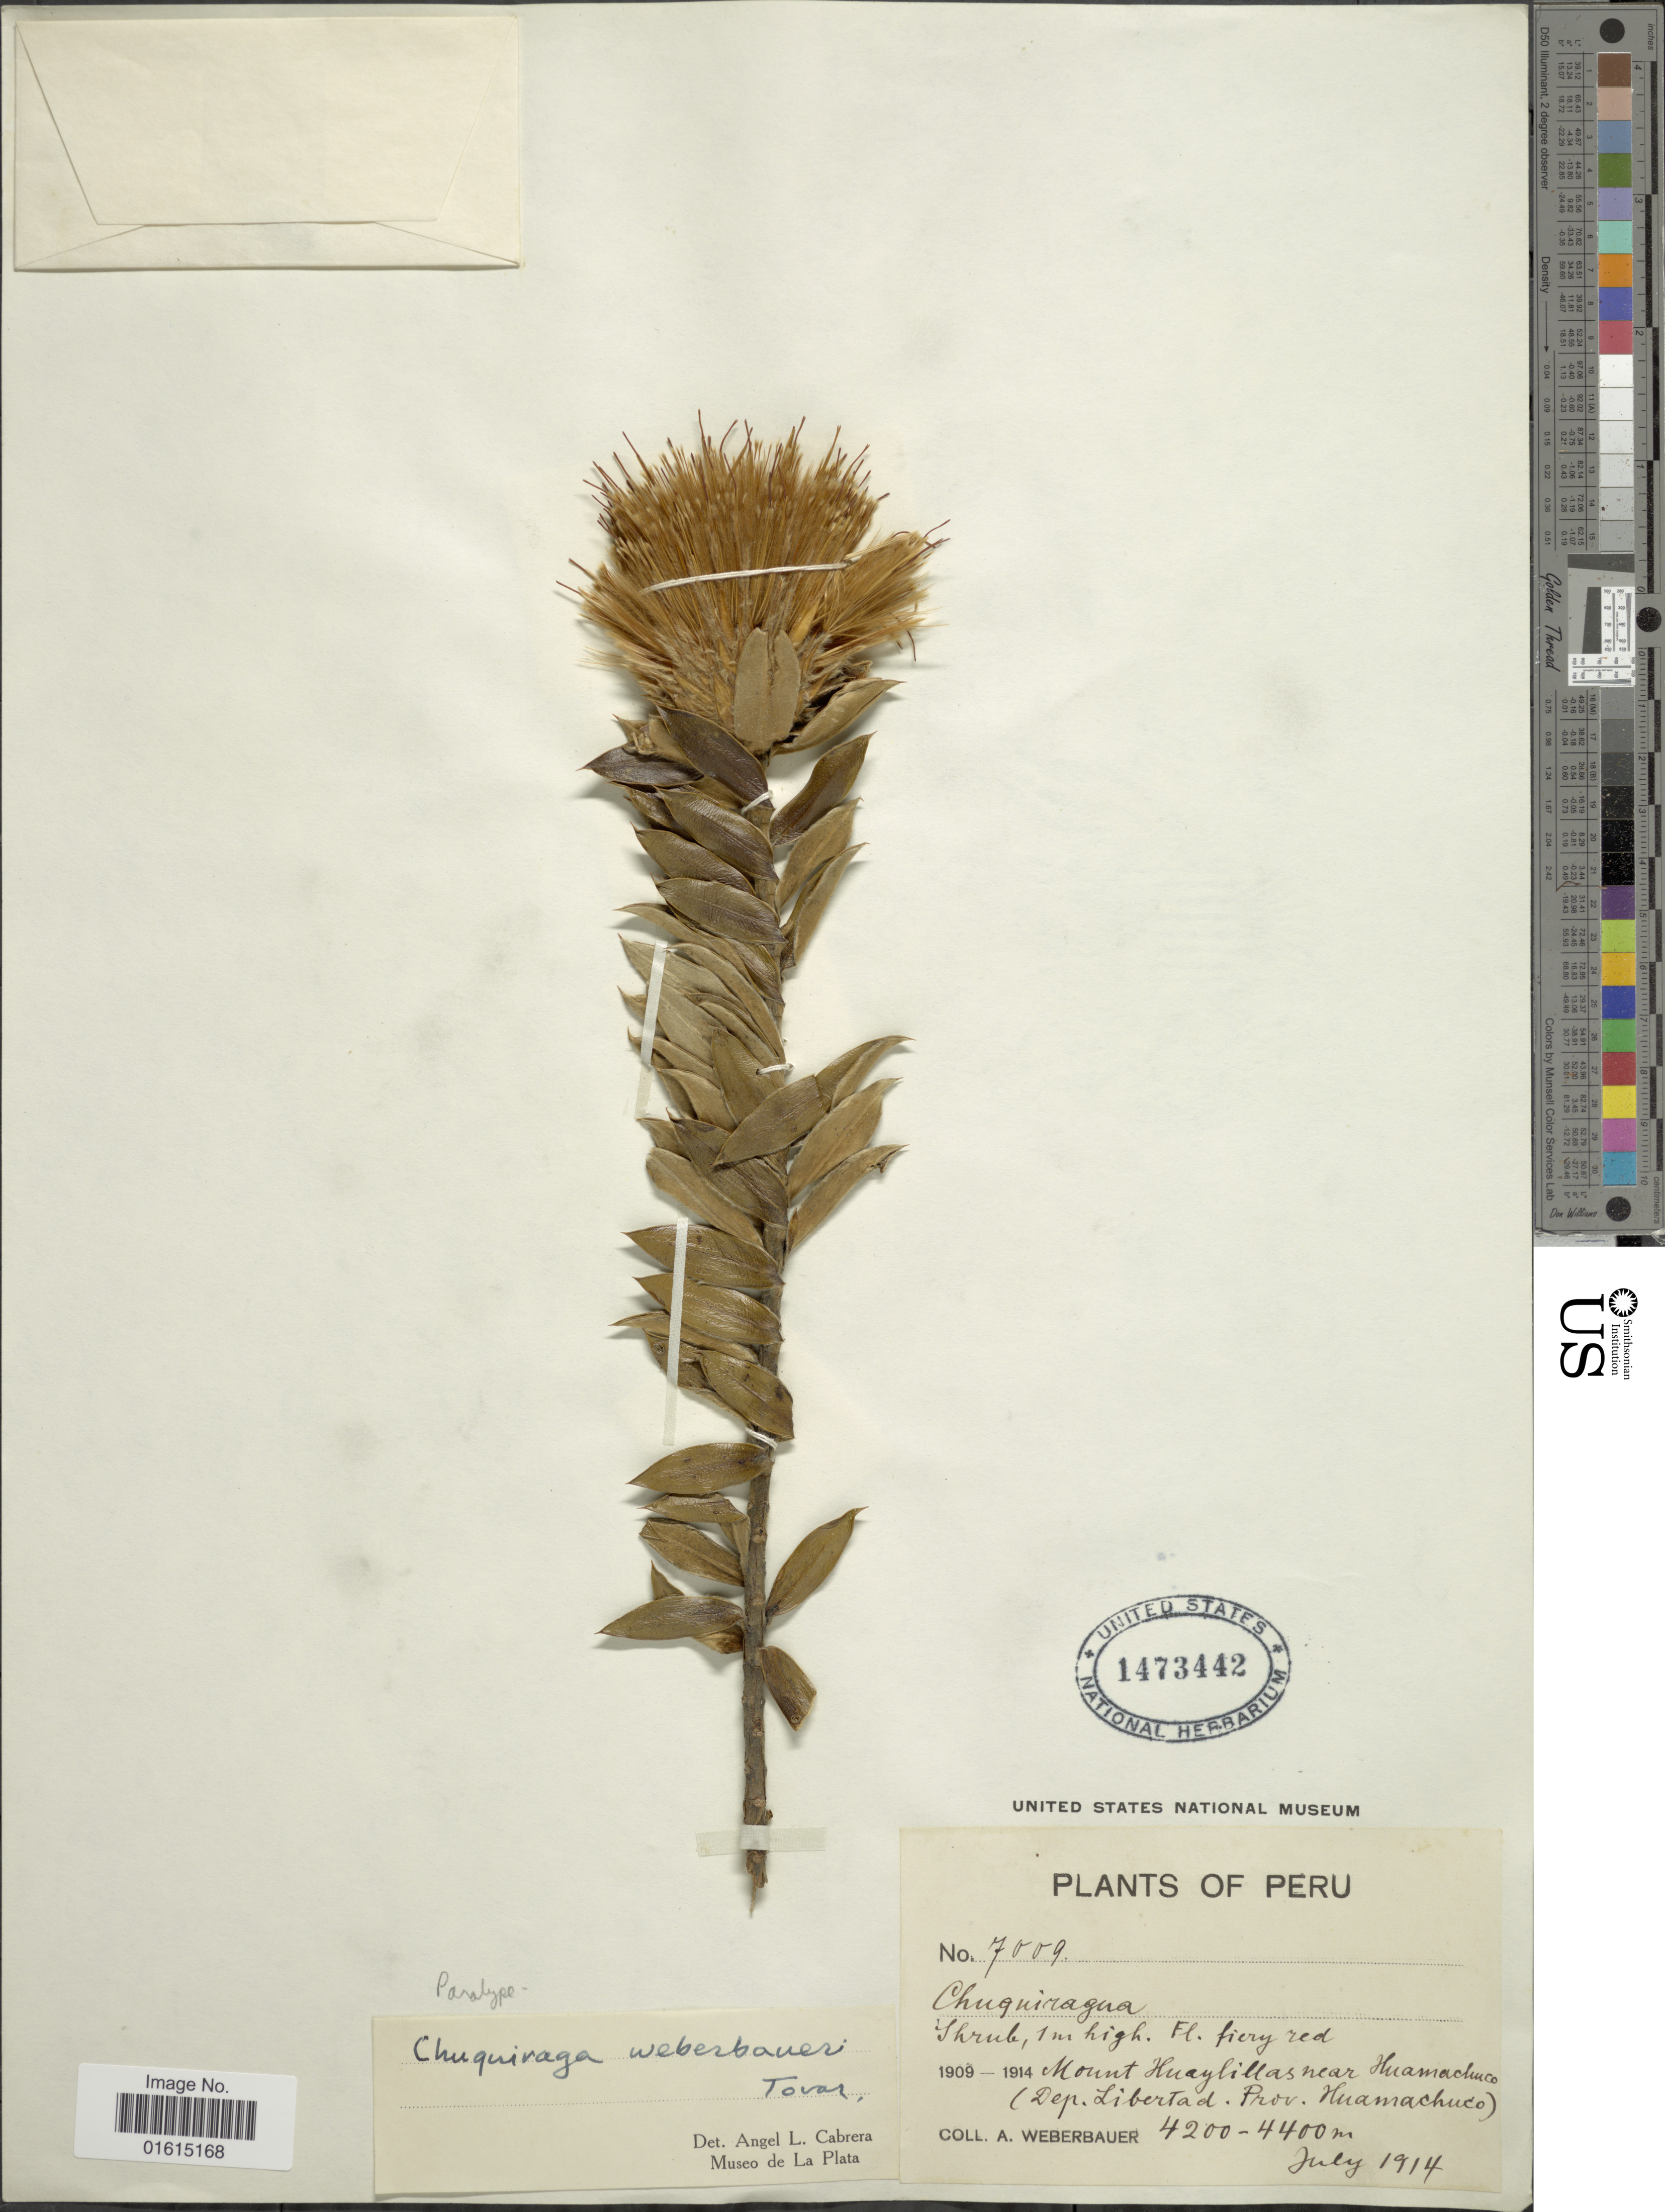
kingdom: Plantae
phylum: Tracheophyta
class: Magnoliopsida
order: Asterales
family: Asteraceae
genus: Chuquiraga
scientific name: Chuquiraga weberbaueri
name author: Tovar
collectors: A. Weberbauer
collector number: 7009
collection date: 1914-07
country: Peru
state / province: La Libertad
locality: Mount Huaylillas near Huamachuco (Dep. Libertad, Prov. Huamachuco)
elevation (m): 4200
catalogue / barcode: US 1473442